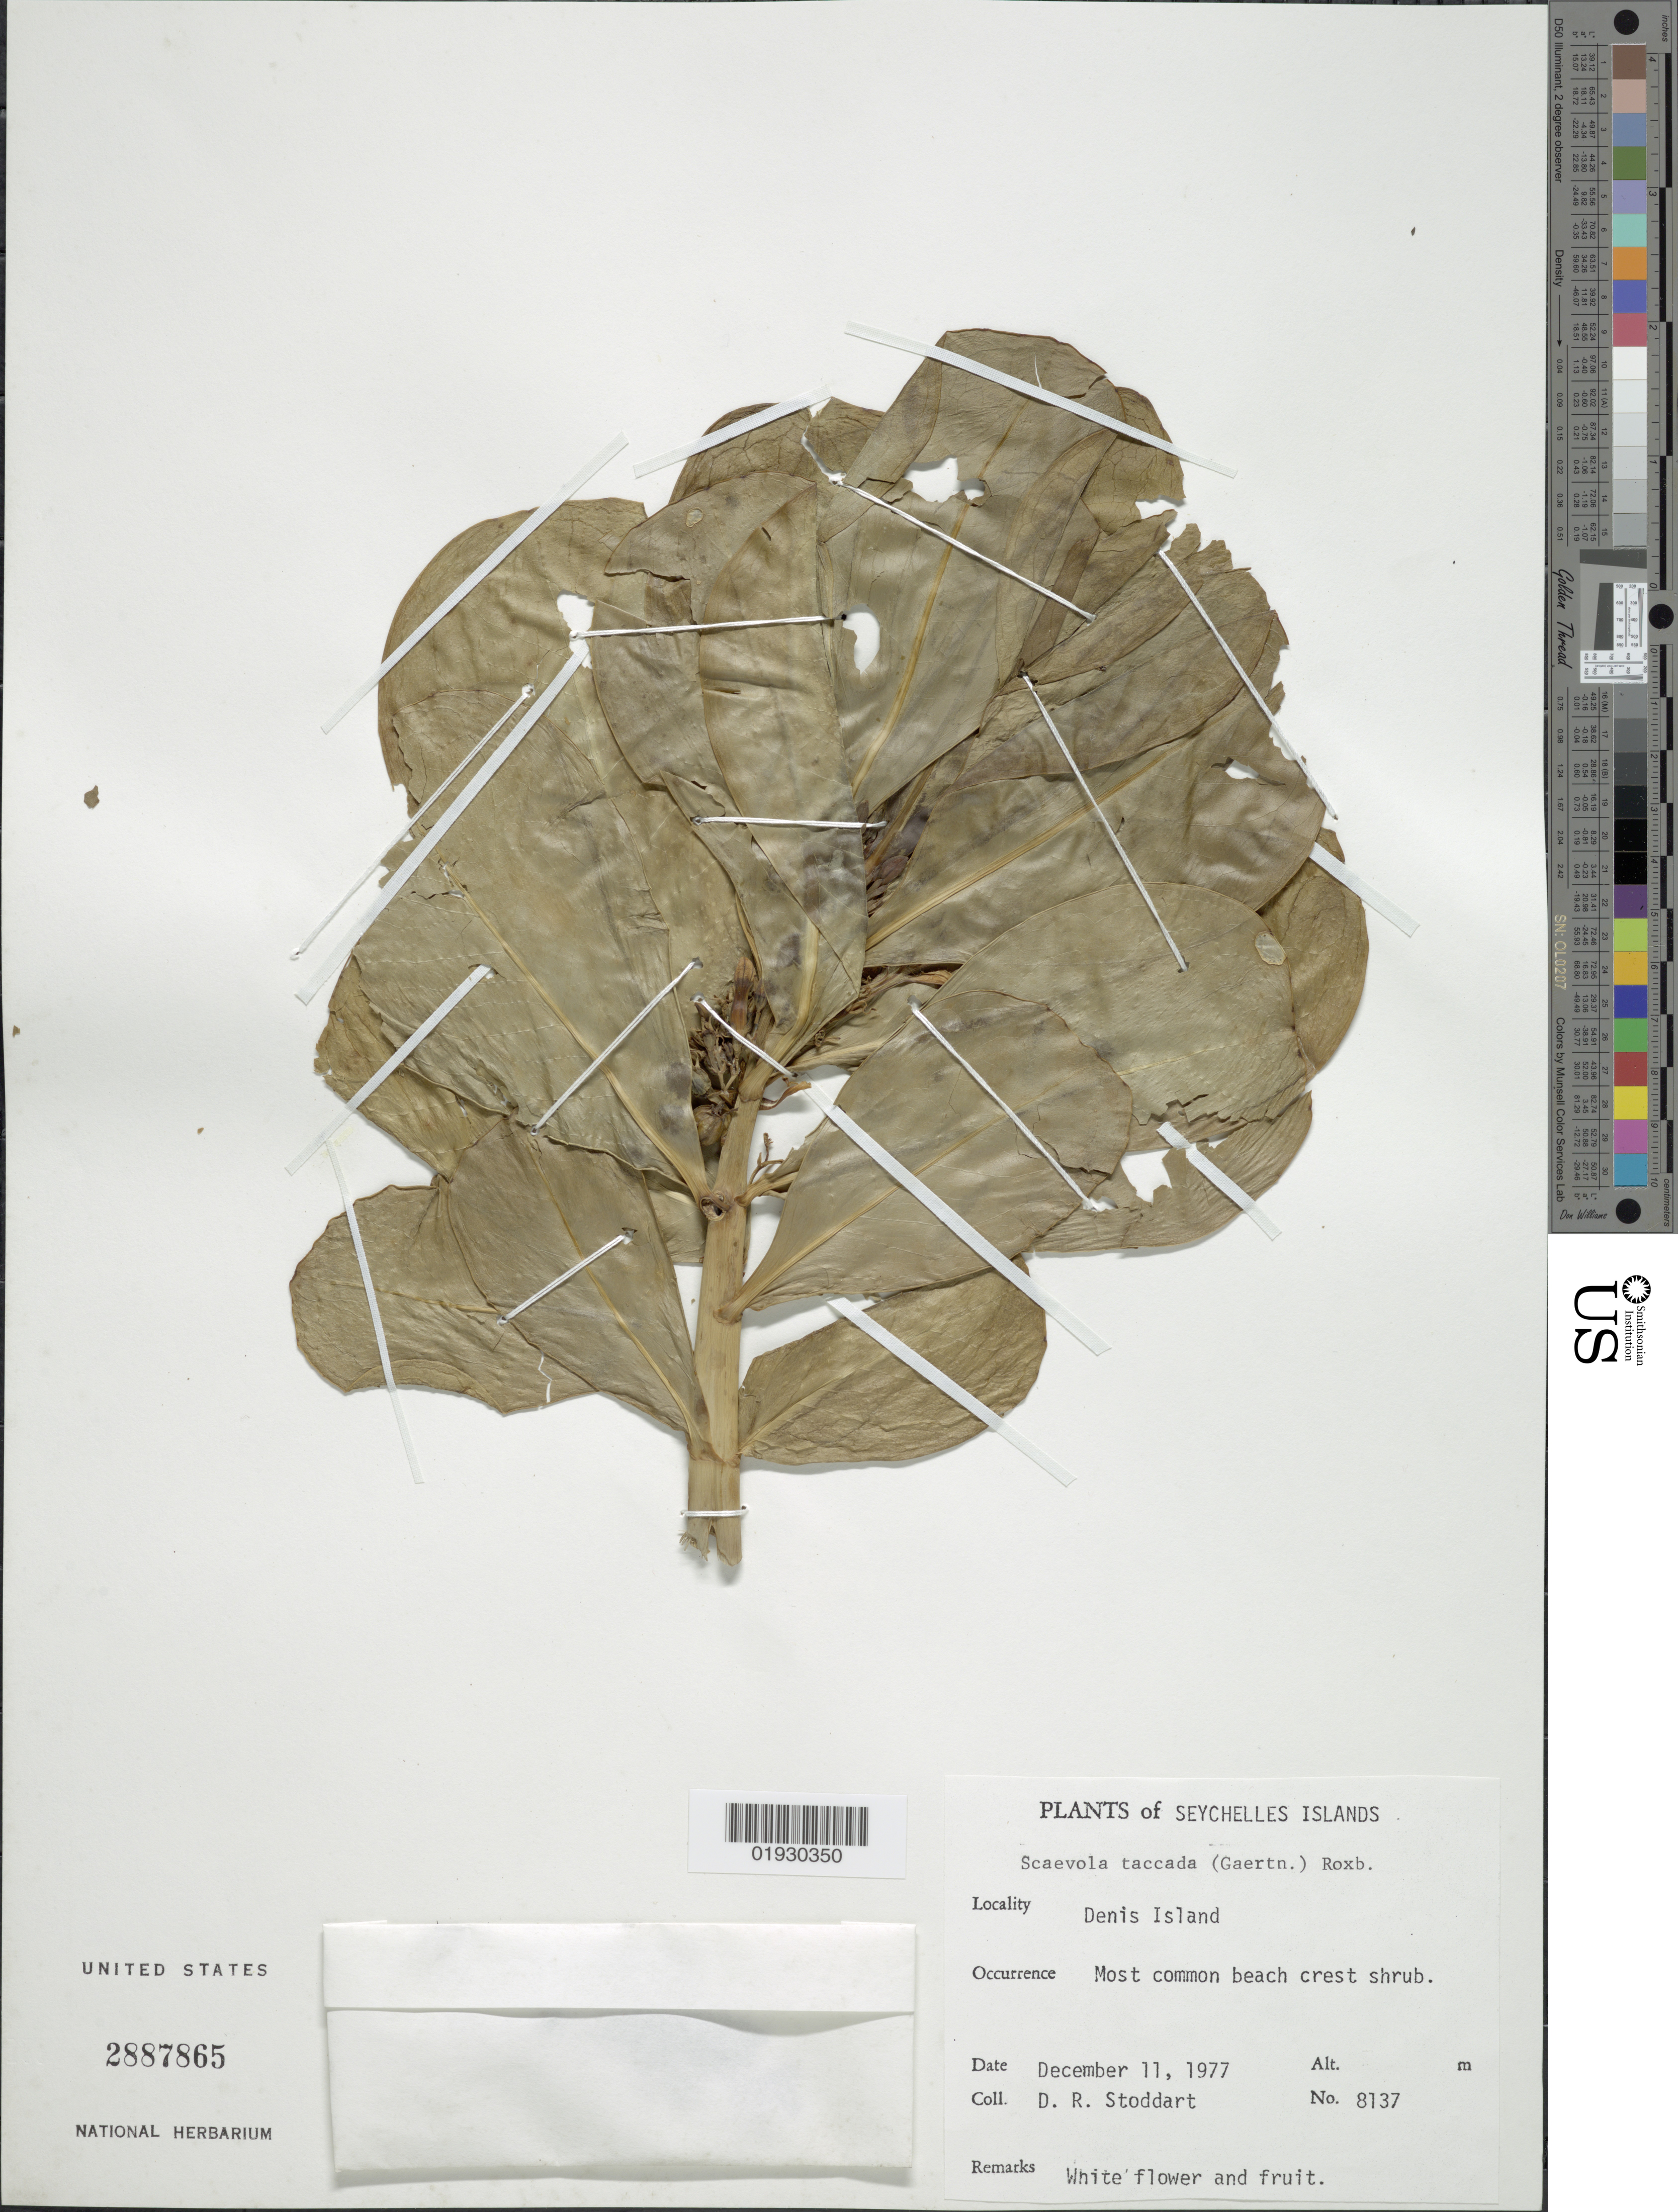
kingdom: Plantae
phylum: Tracheophyta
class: Magnoliopsida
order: Asterales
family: Goodeniaceae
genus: Scaevola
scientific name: Scaevola taccada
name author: (Gaertn.) Roxb.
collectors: D. R. Stoddart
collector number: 8137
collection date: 1977-12-11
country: Seychelles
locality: Seychelles Islands. Denis Island.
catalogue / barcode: US 2887865